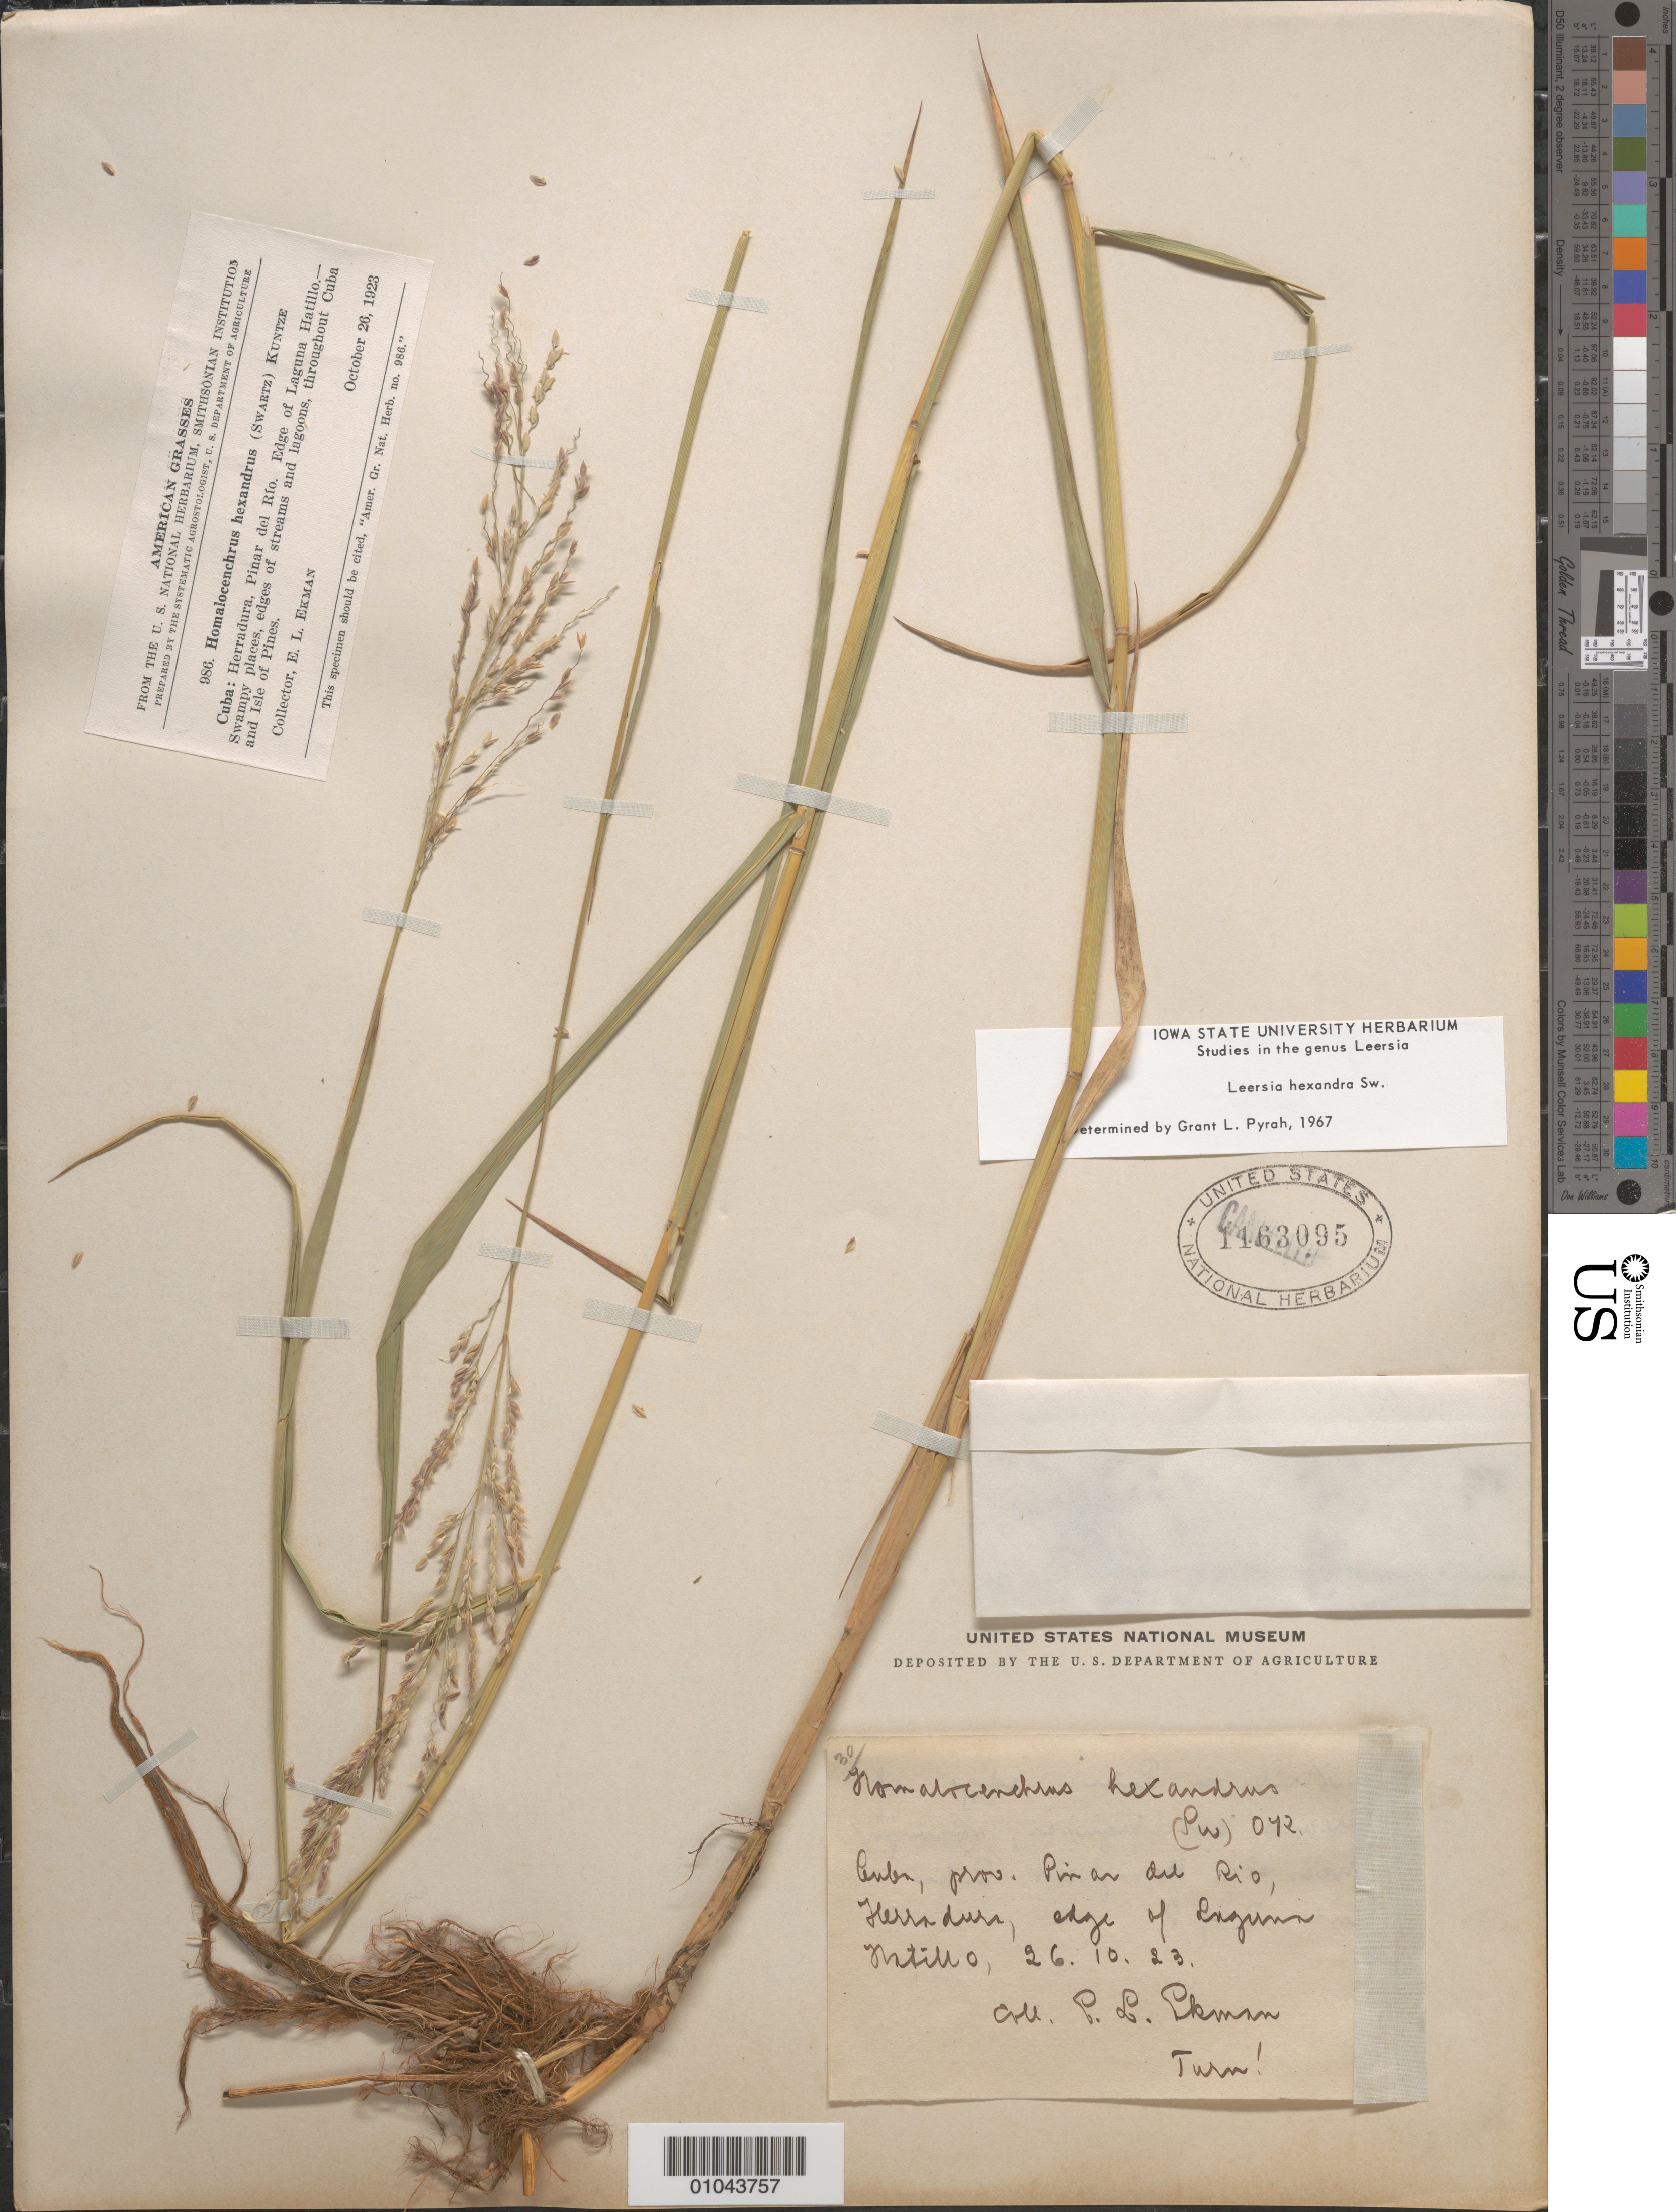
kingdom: Plantae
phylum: Tracheophyta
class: Liliopsida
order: Poales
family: Poaceae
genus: Leersia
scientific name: Leersia hexandra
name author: Sw.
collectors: E. L. Ekman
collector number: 986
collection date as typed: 26 Oct 1923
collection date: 1923-10-26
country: Cuba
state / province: Pinar del Rio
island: Cuba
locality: Herradura, edge of Laguna Natillo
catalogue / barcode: US 1163095